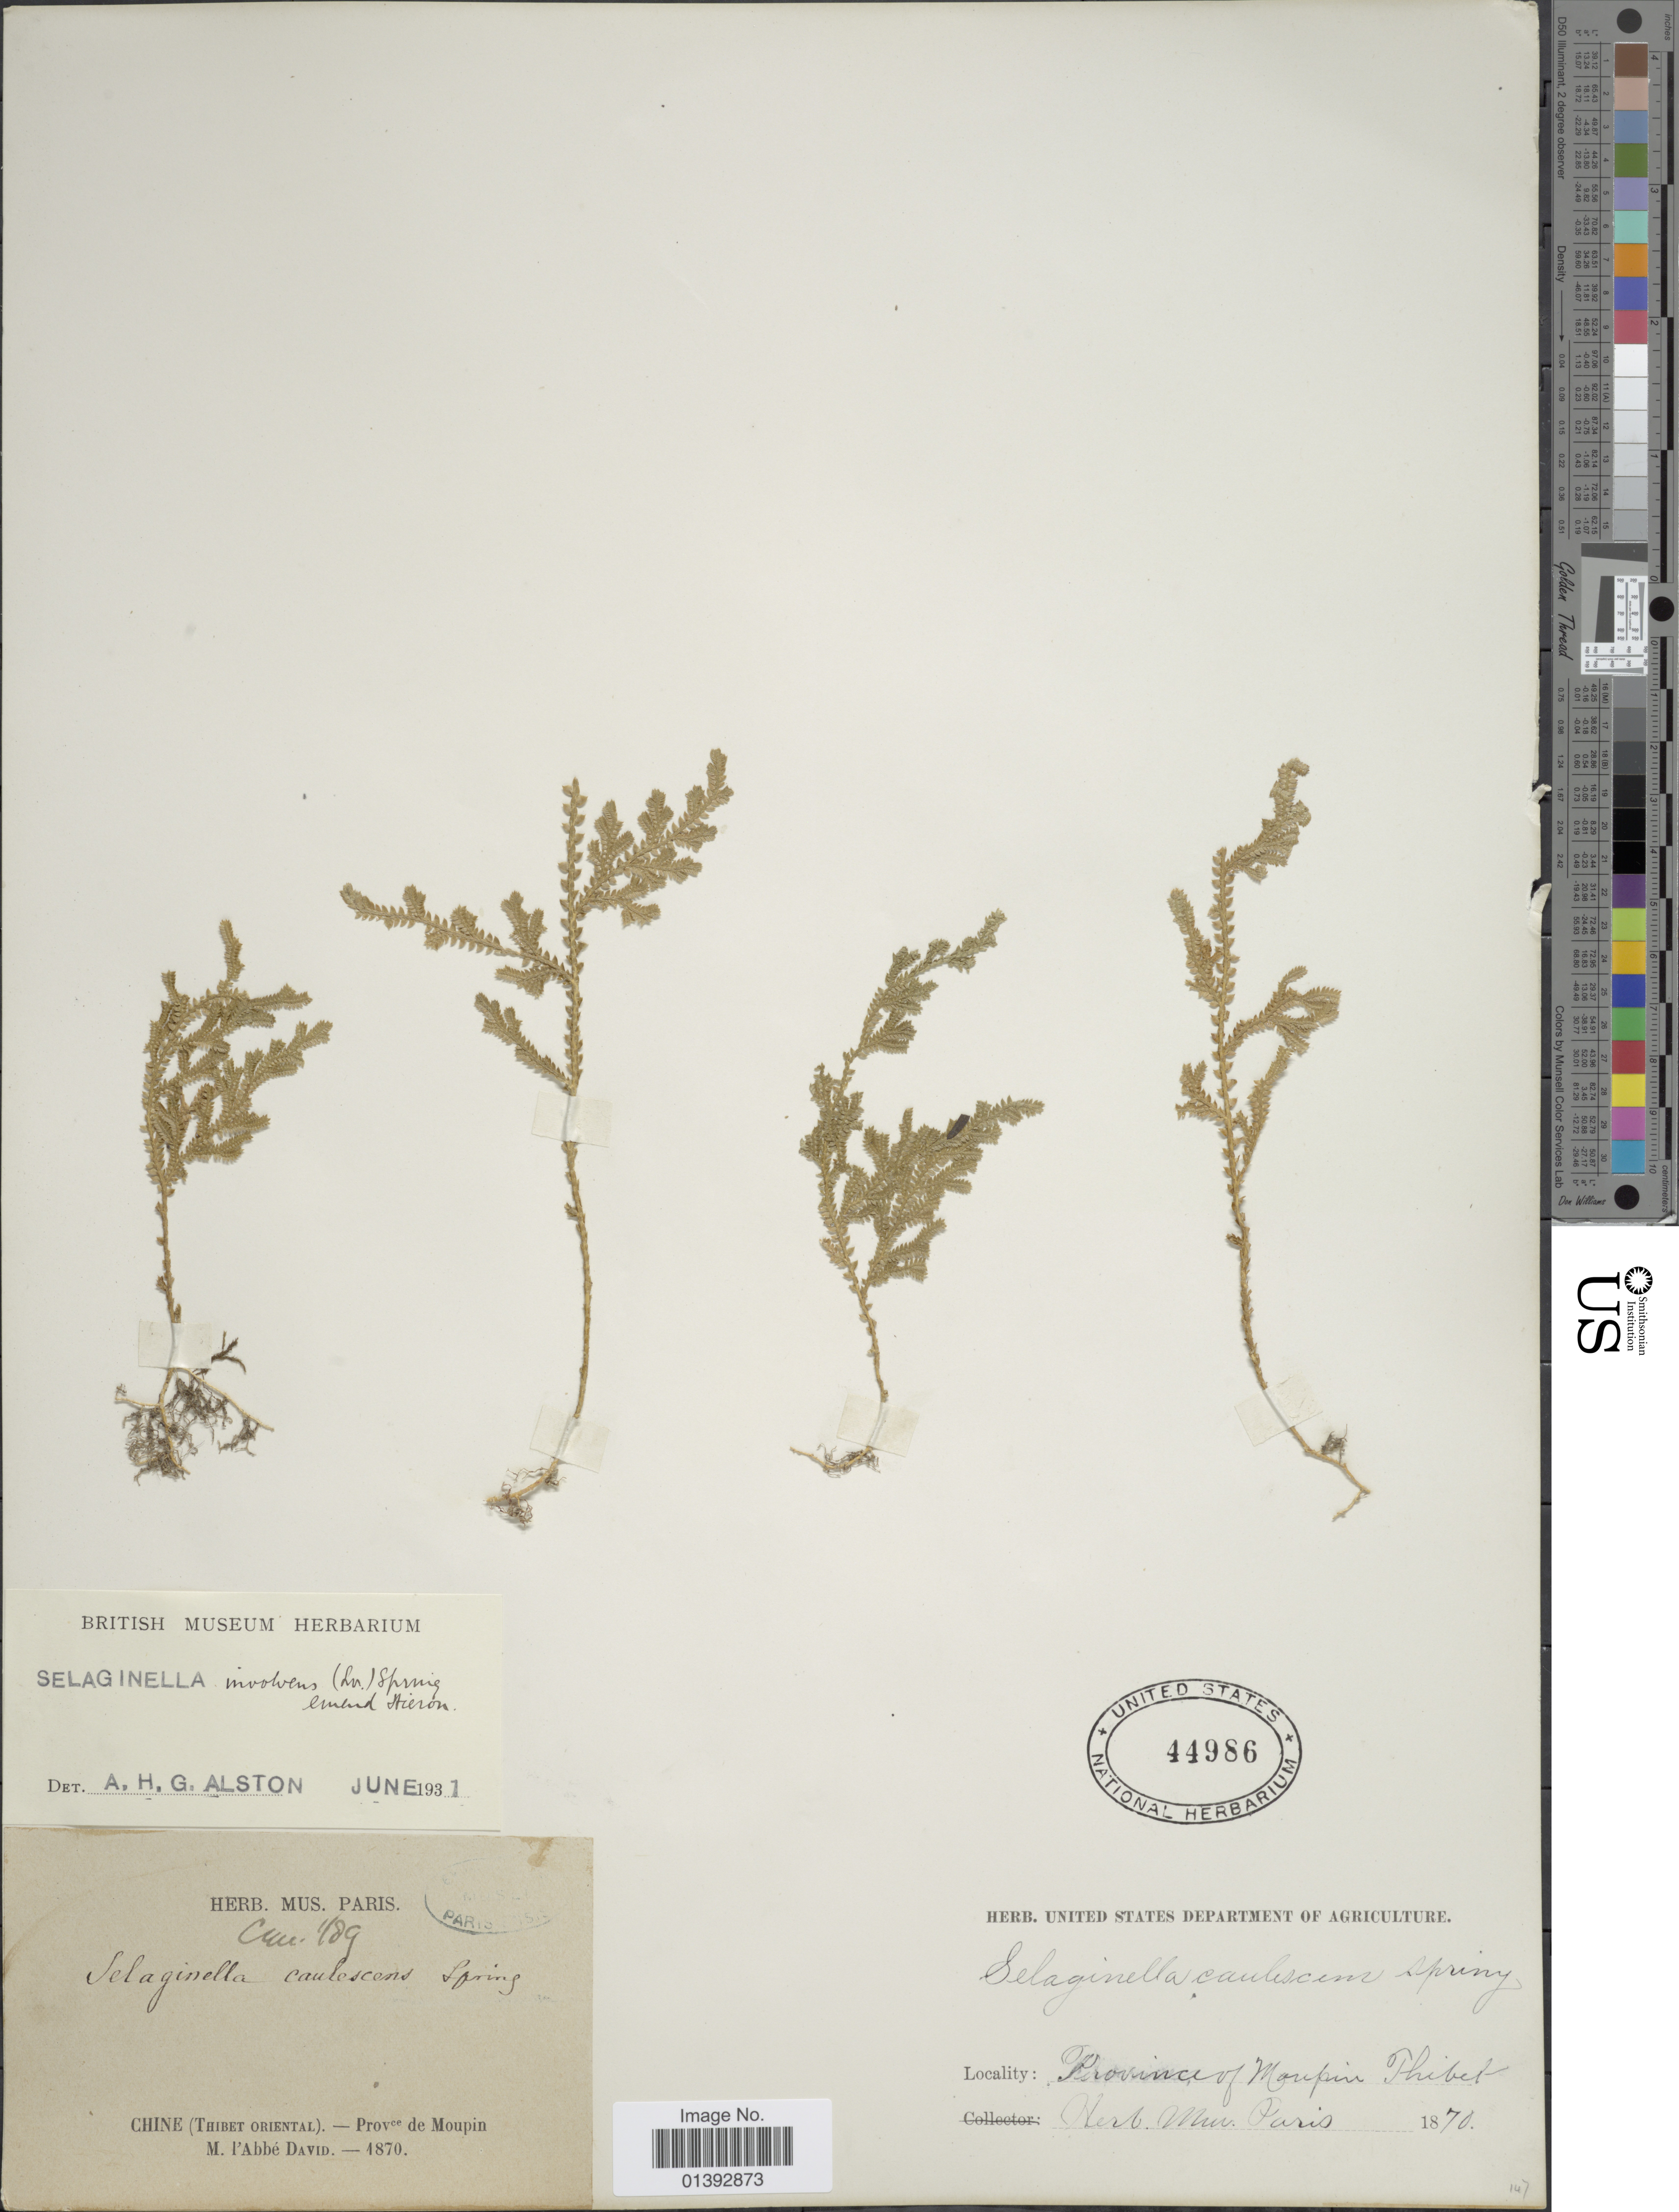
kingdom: Plantae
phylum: Tracheophyta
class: Lycopodiopsida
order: Selaginellales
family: Selaginellaceae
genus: Selaginella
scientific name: Selaginella involvens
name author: (Sw.) Spring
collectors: David, M.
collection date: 1870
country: China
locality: Thibet oriental-prov. de Moupin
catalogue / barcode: US 44986